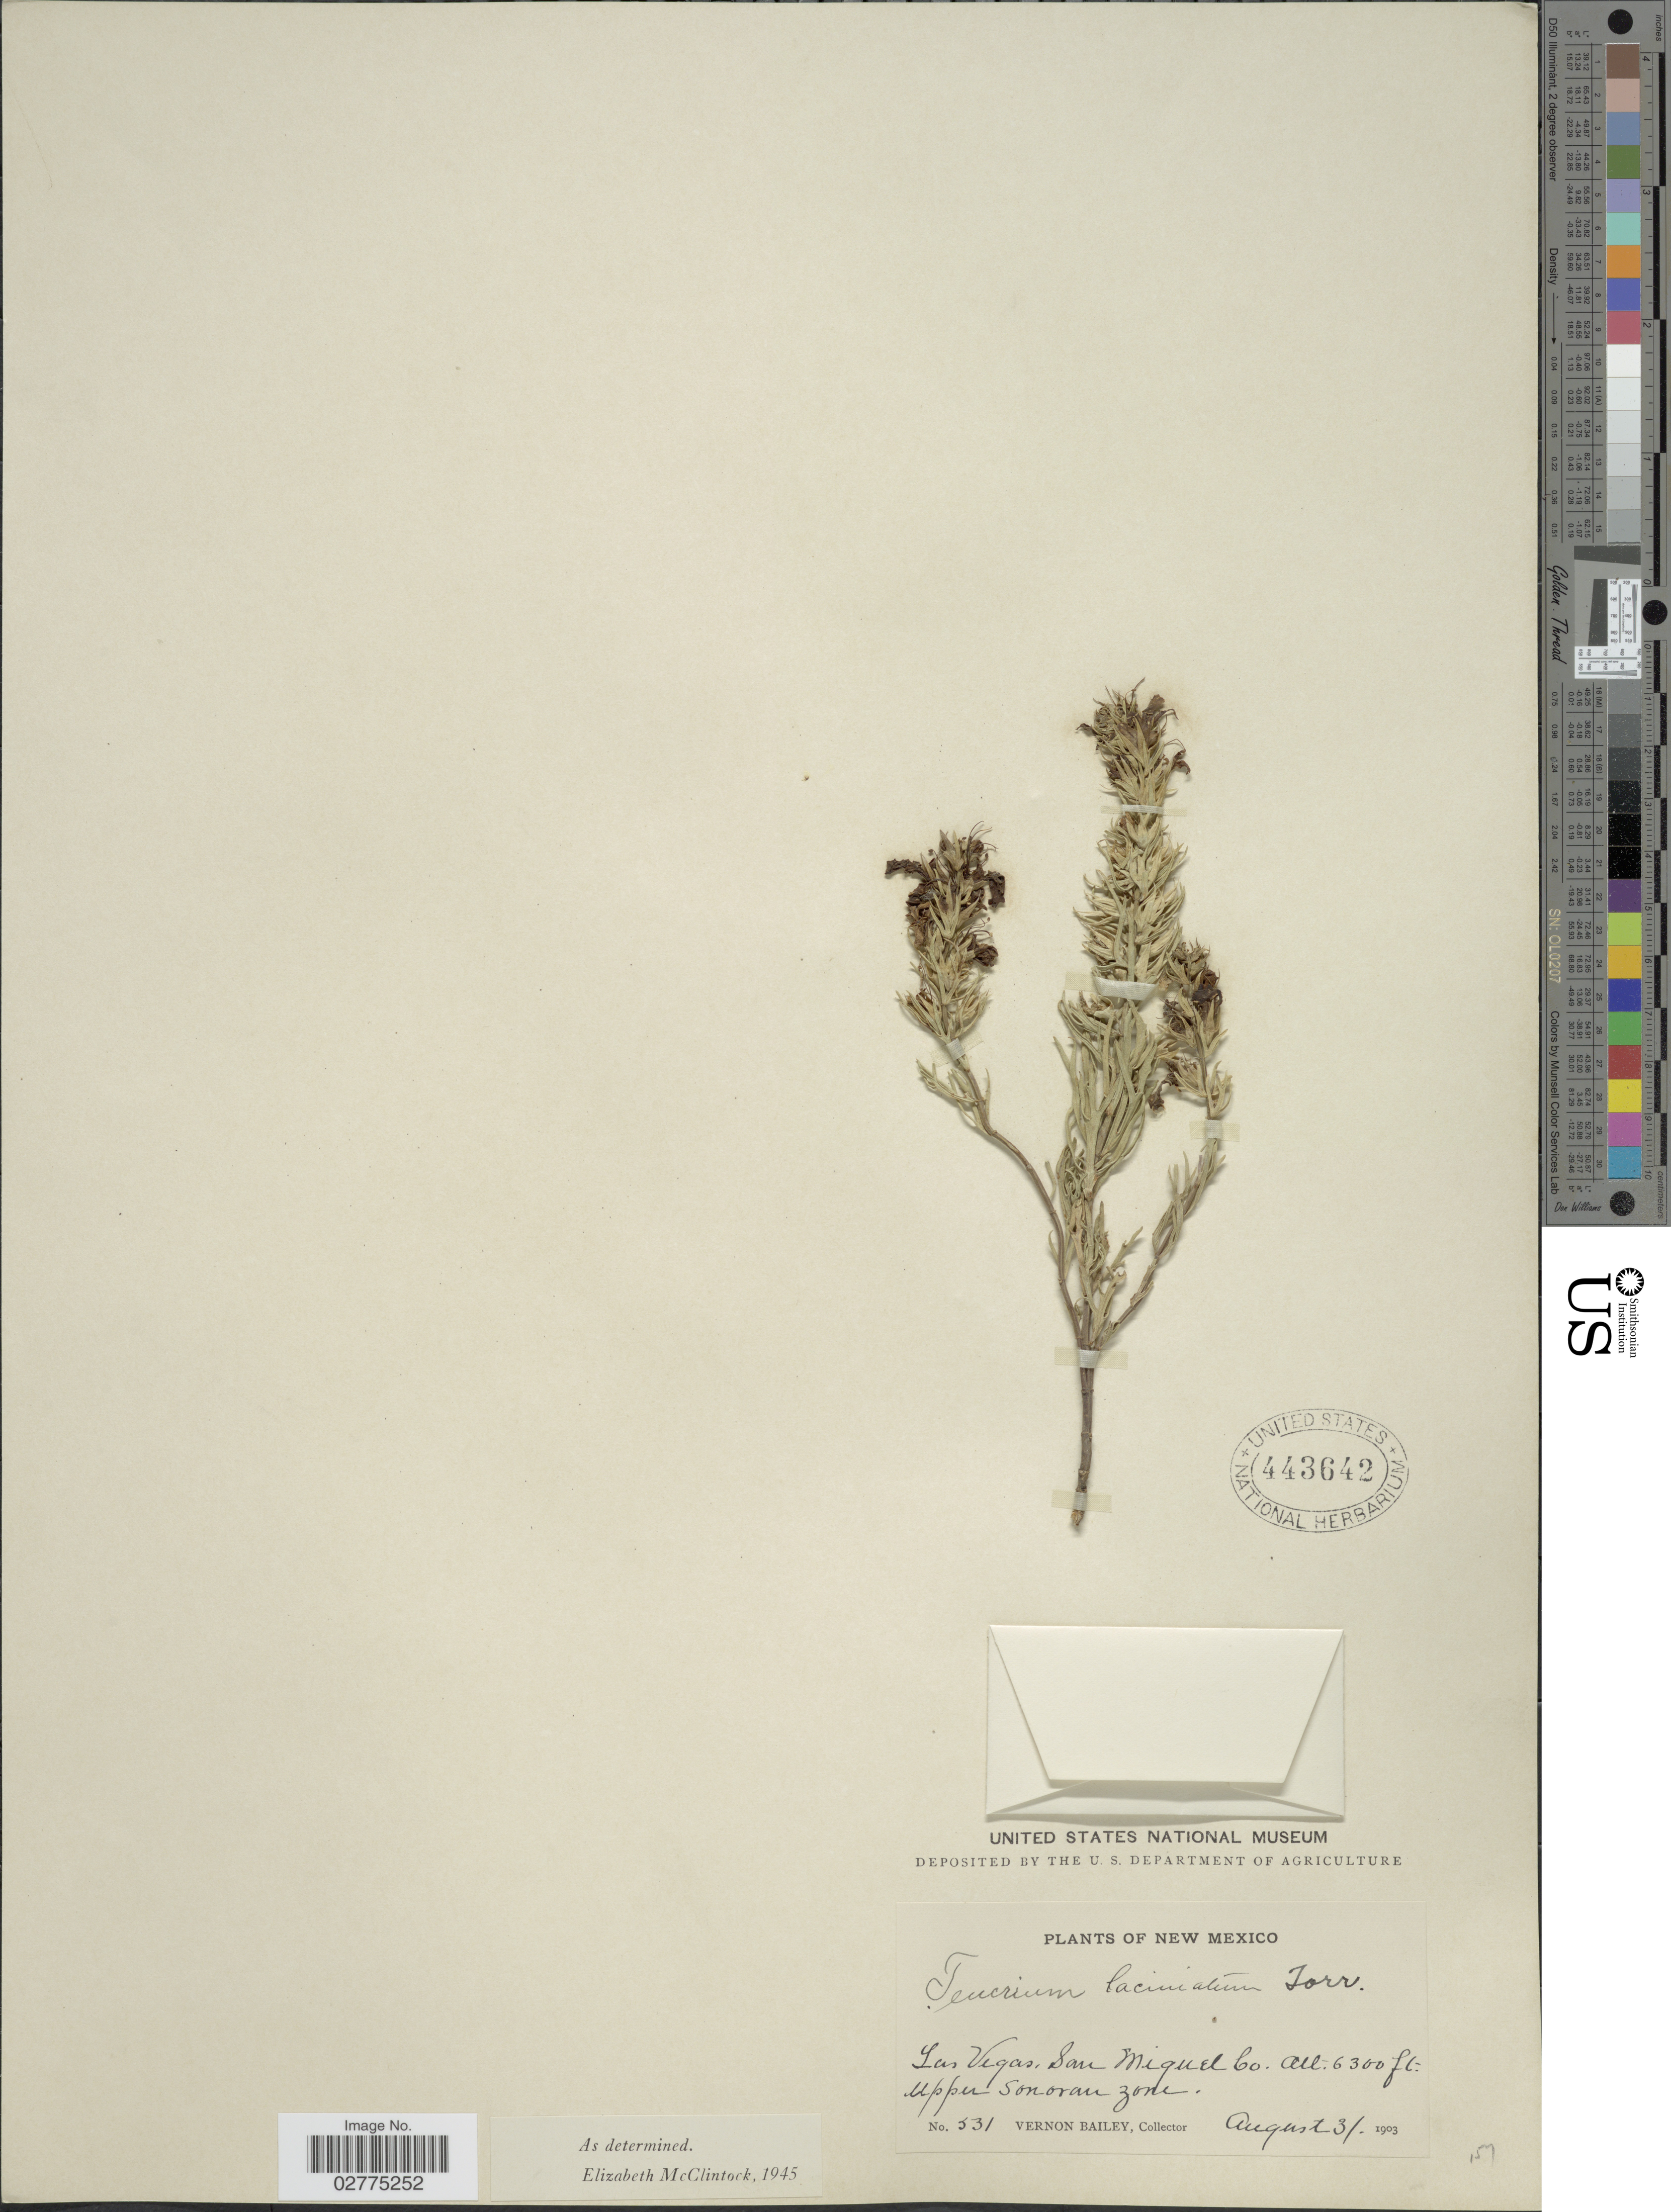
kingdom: Plantae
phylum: Tracheophyta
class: Magnoliopsida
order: Lamiales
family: Lamiaceae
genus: Teucrium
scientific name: Teucrium laciniatum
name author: Torr.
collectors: V. O. Bailey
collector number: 531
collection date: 1903-08-31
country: United States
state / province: New Mexico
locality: Las Vegas, San Miquel Co., upper Sonoran zone.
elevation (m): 1920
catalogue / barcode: US 443642